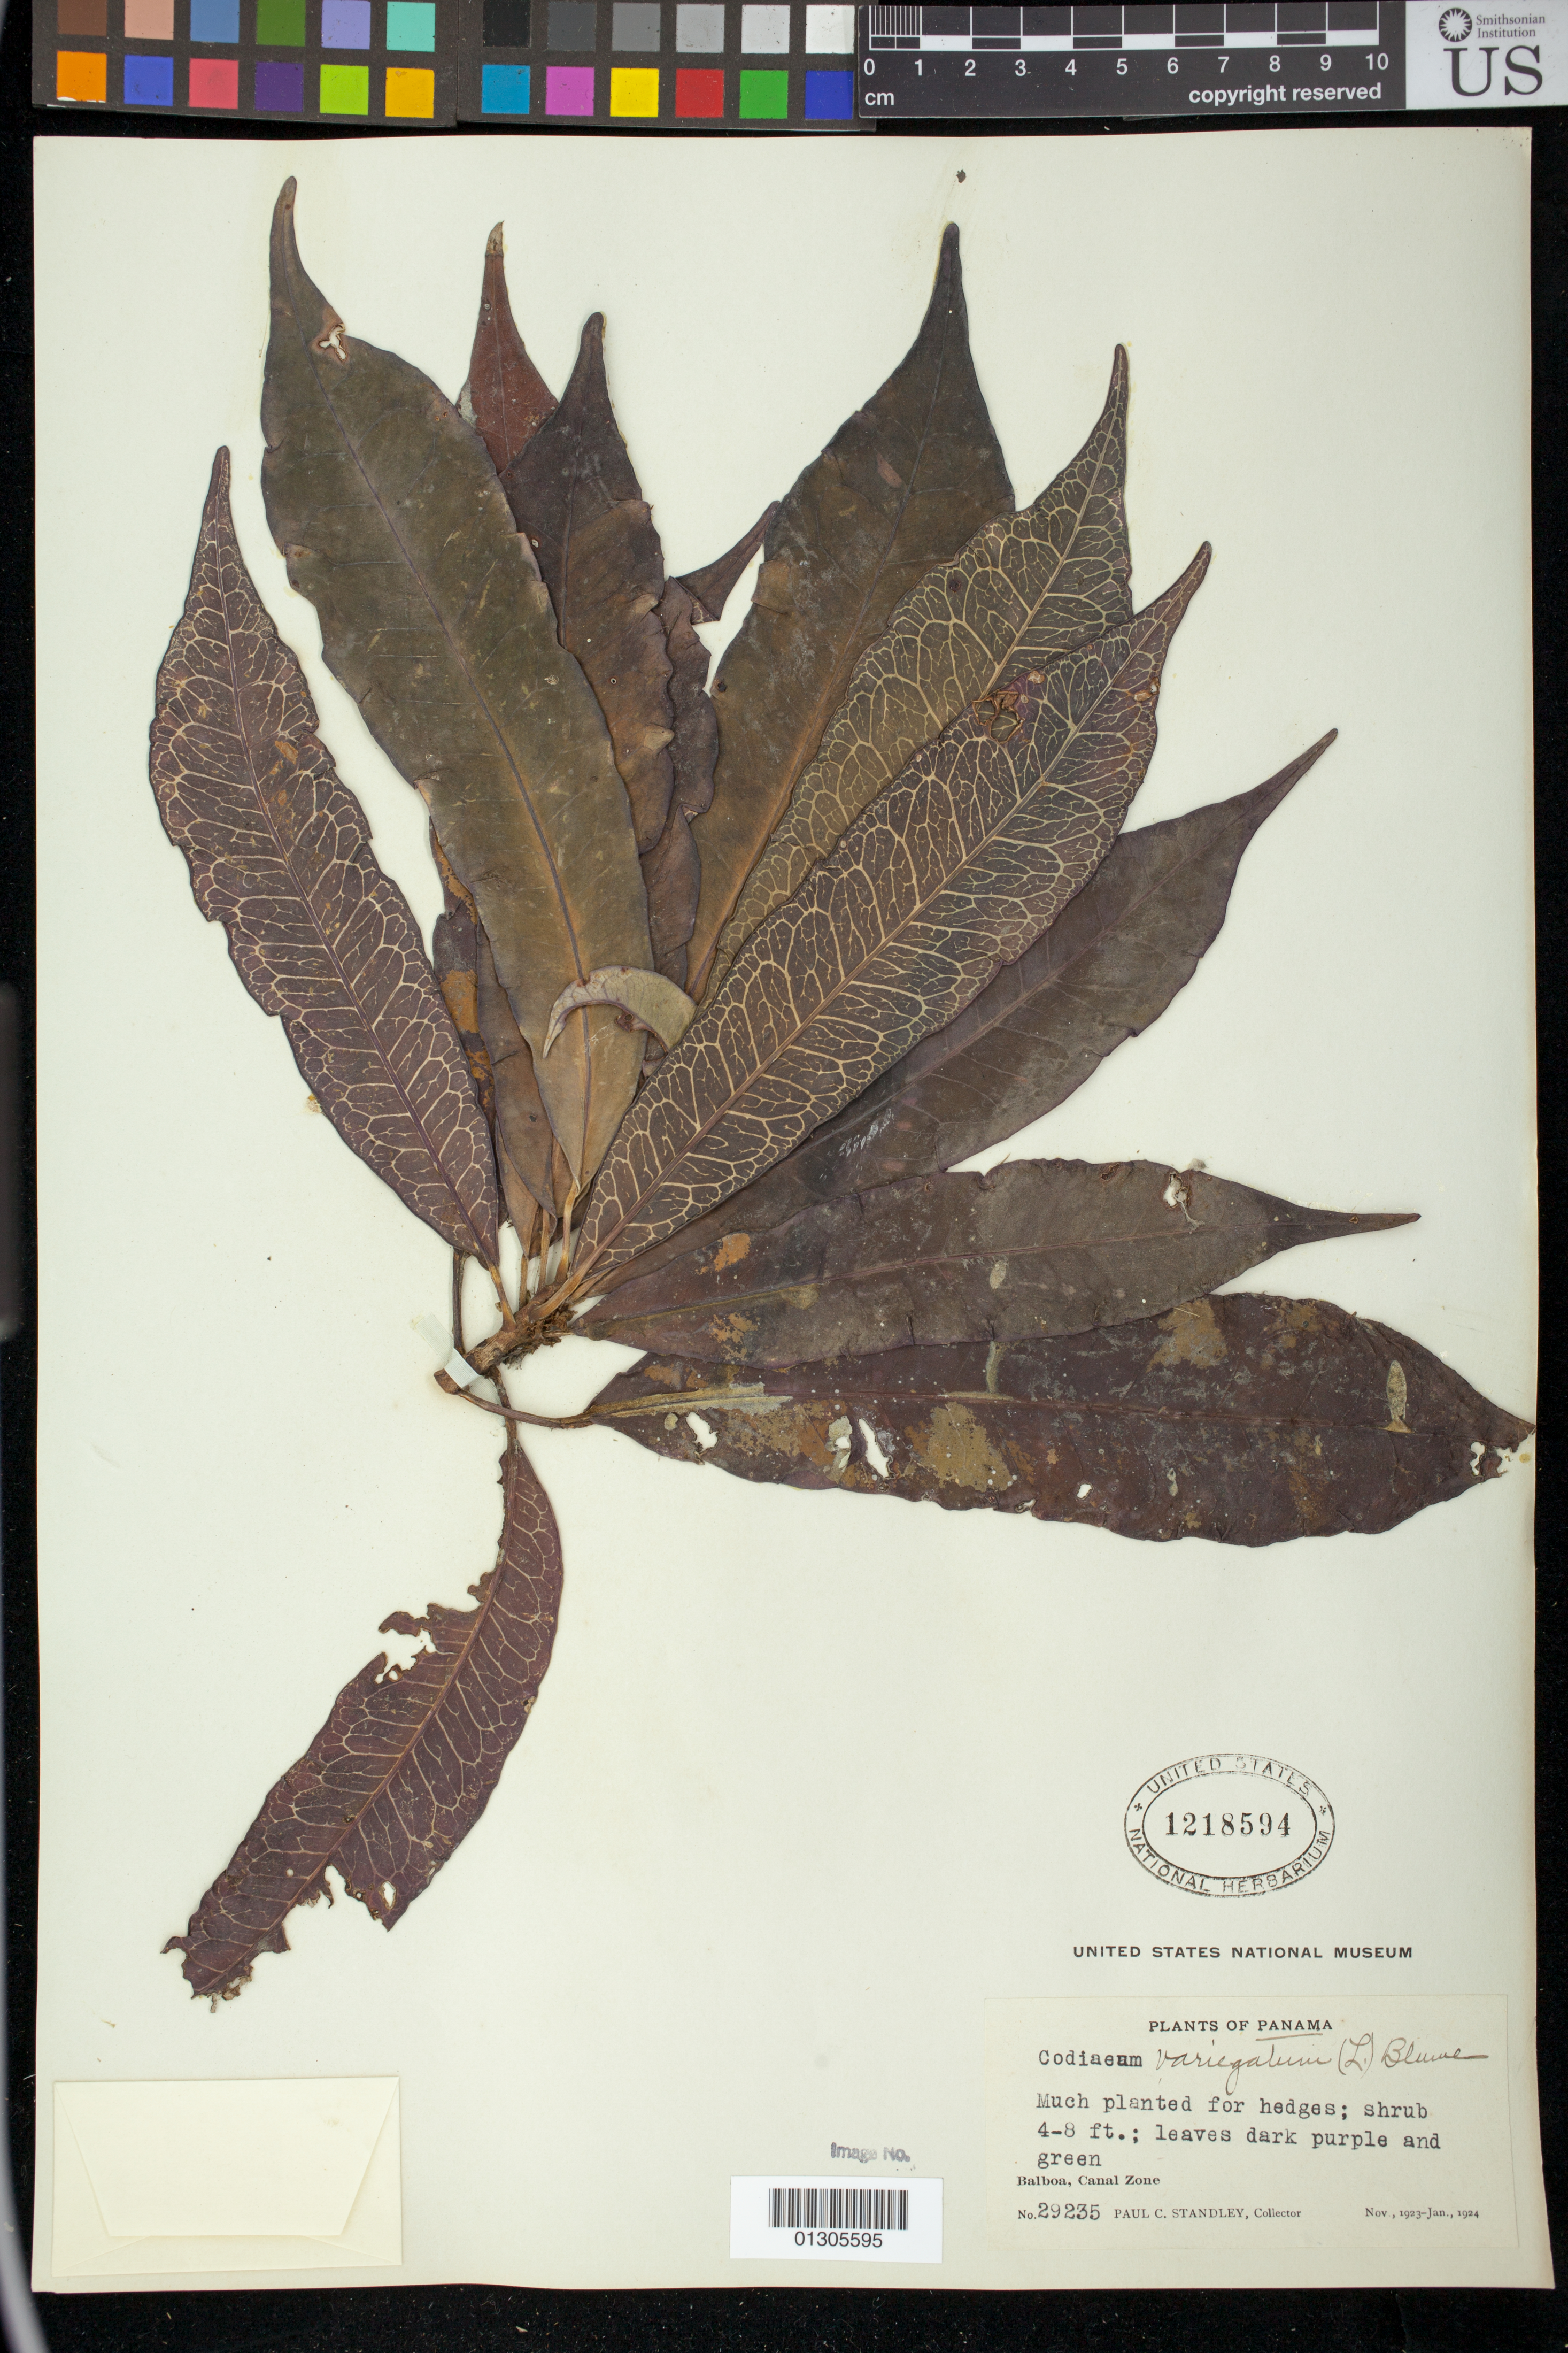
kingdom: Plantae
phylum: Tracheophyta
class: Magnoliopsida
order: Malpighiales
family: Euphorbiaceae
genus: Codiaeum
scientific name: Codiaeum variegatum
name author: (L.) Rumph. ex A. Juss.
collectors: P. C. Standley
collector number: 29235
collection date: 1923-11/1924-01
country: Panama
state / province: Panamá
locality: Balboa, Canal Zone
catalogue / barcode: US 1218594